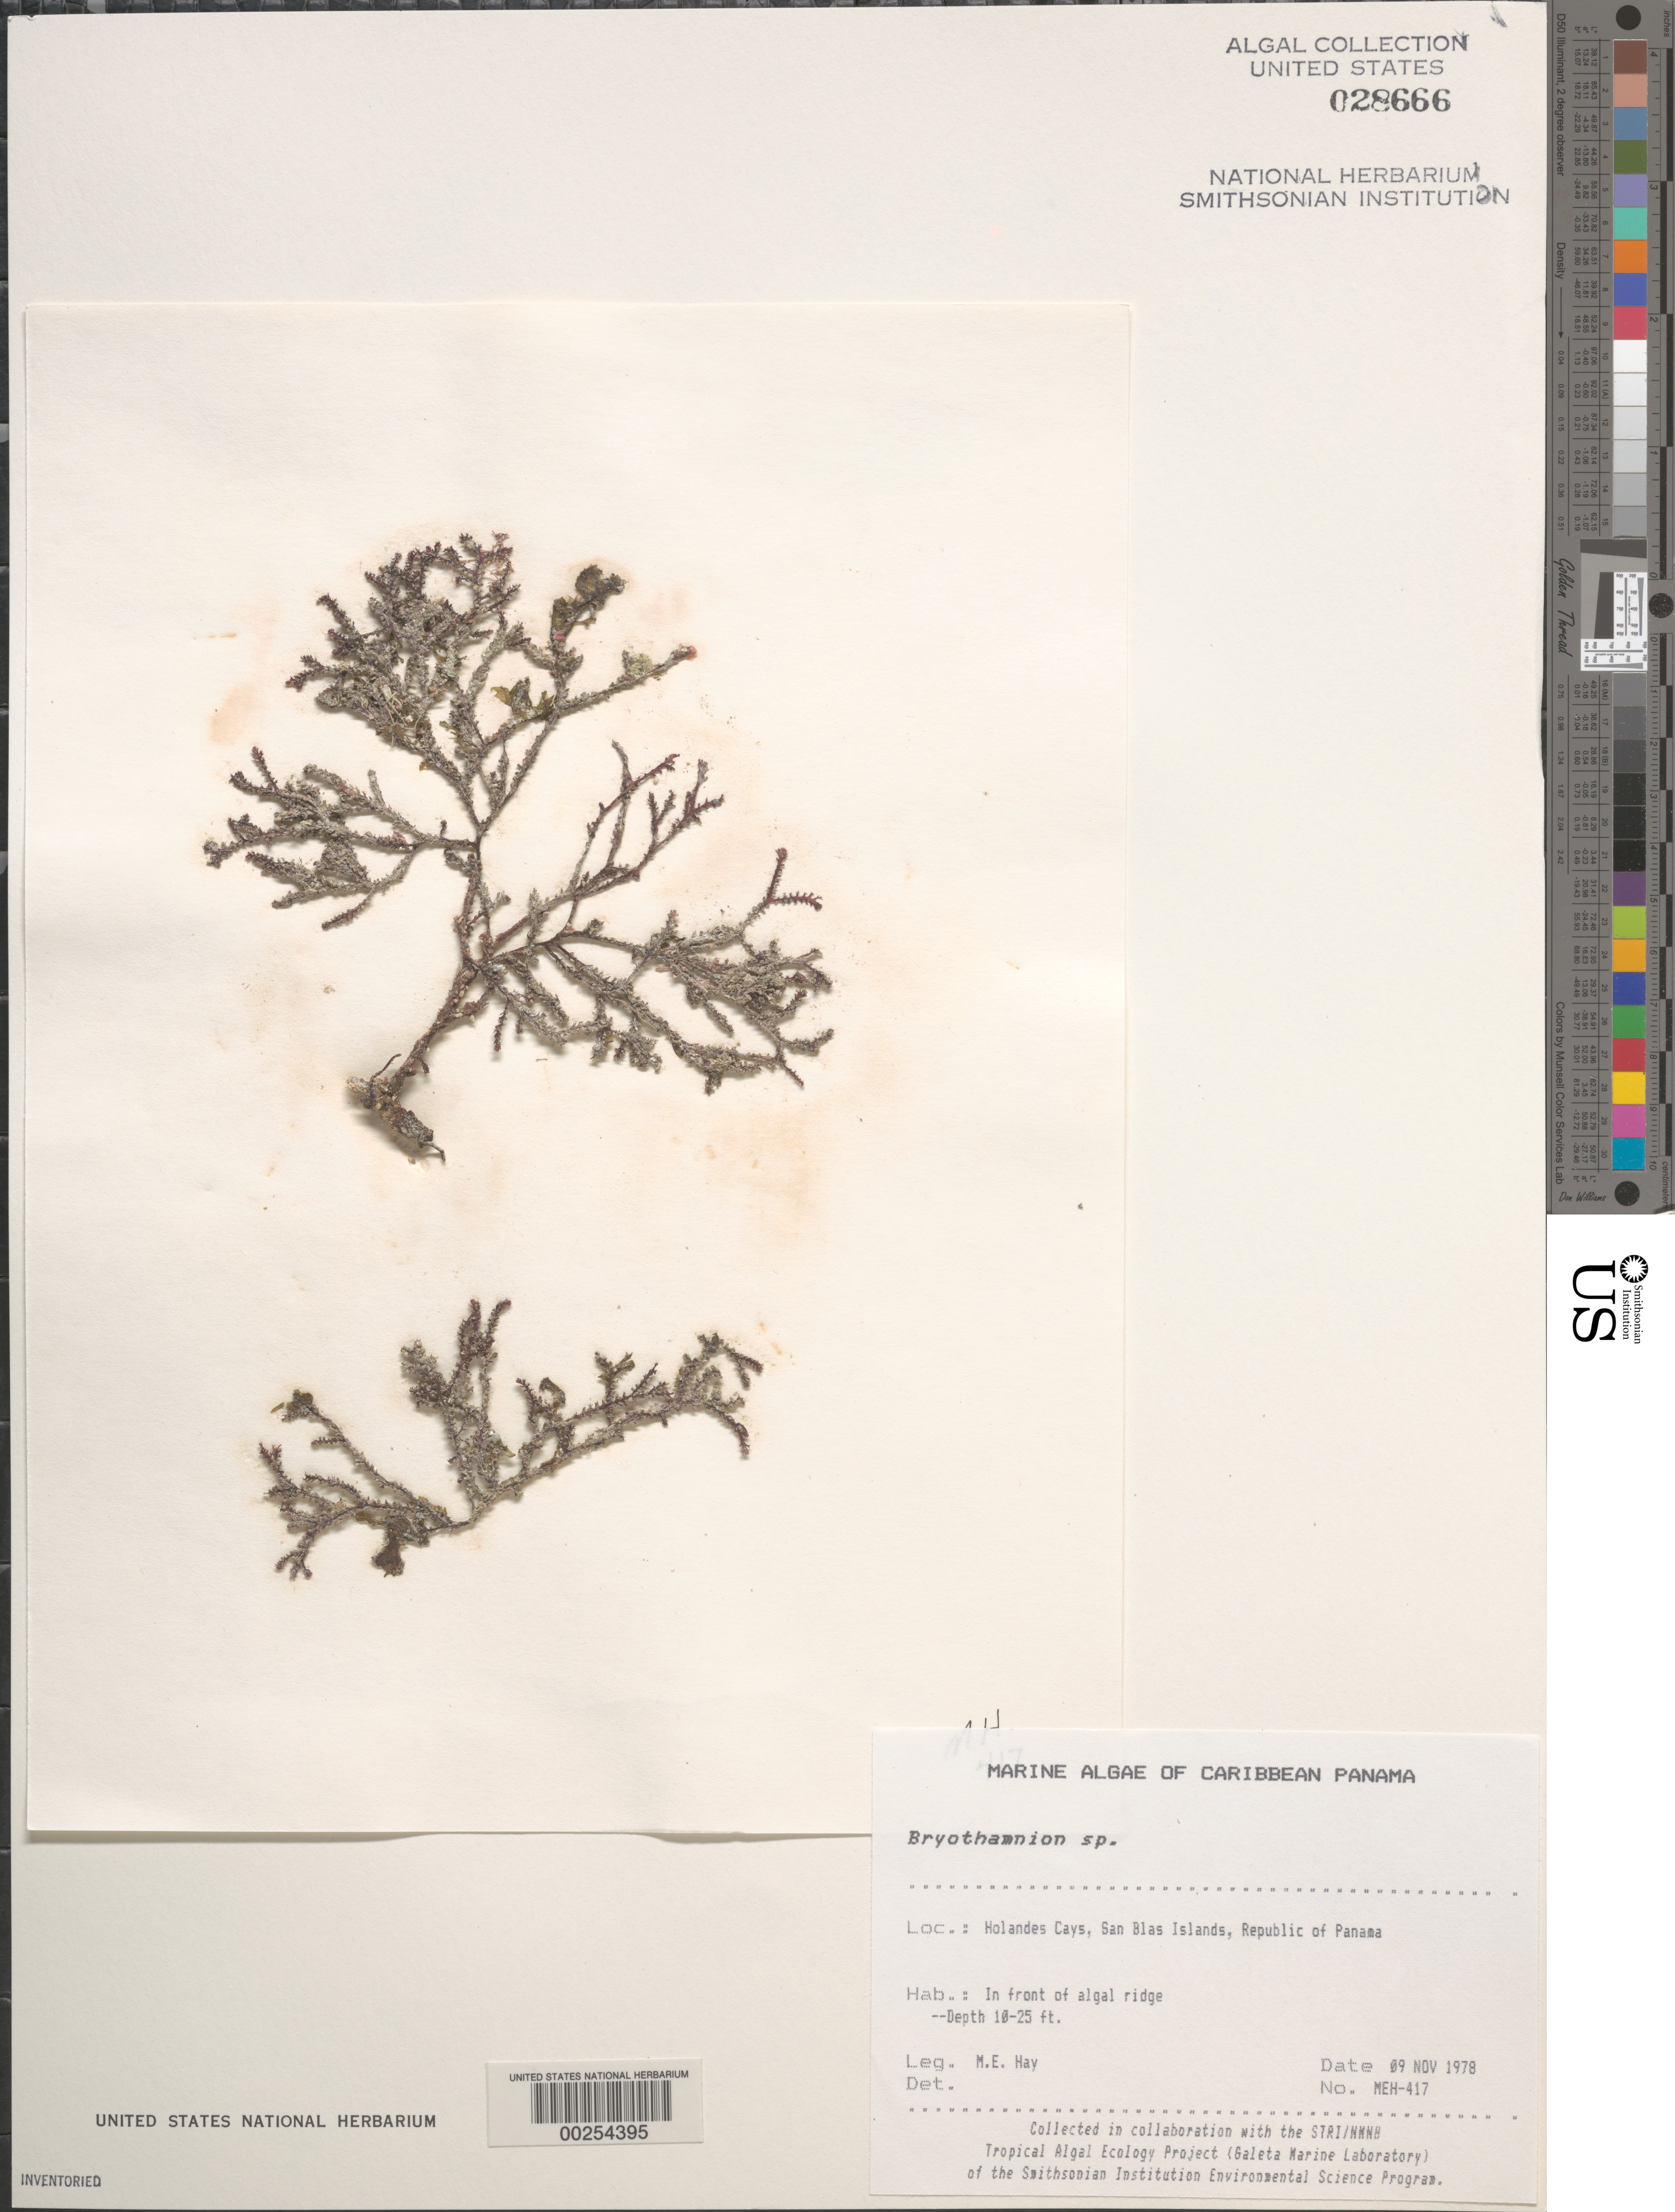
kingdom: Plantae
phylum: Rhodophyta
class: Florideophyceae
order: Ceramiales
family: Rhodomelaceae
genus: Bryothamnion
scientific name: Bryothamnion sp.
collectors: M. E. Hay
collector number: MEH-417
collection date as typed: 09 Nov 1978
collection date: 1978-11-09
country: Panama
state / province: Kuna Yala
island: Holandes Cays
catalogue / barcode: US 28666